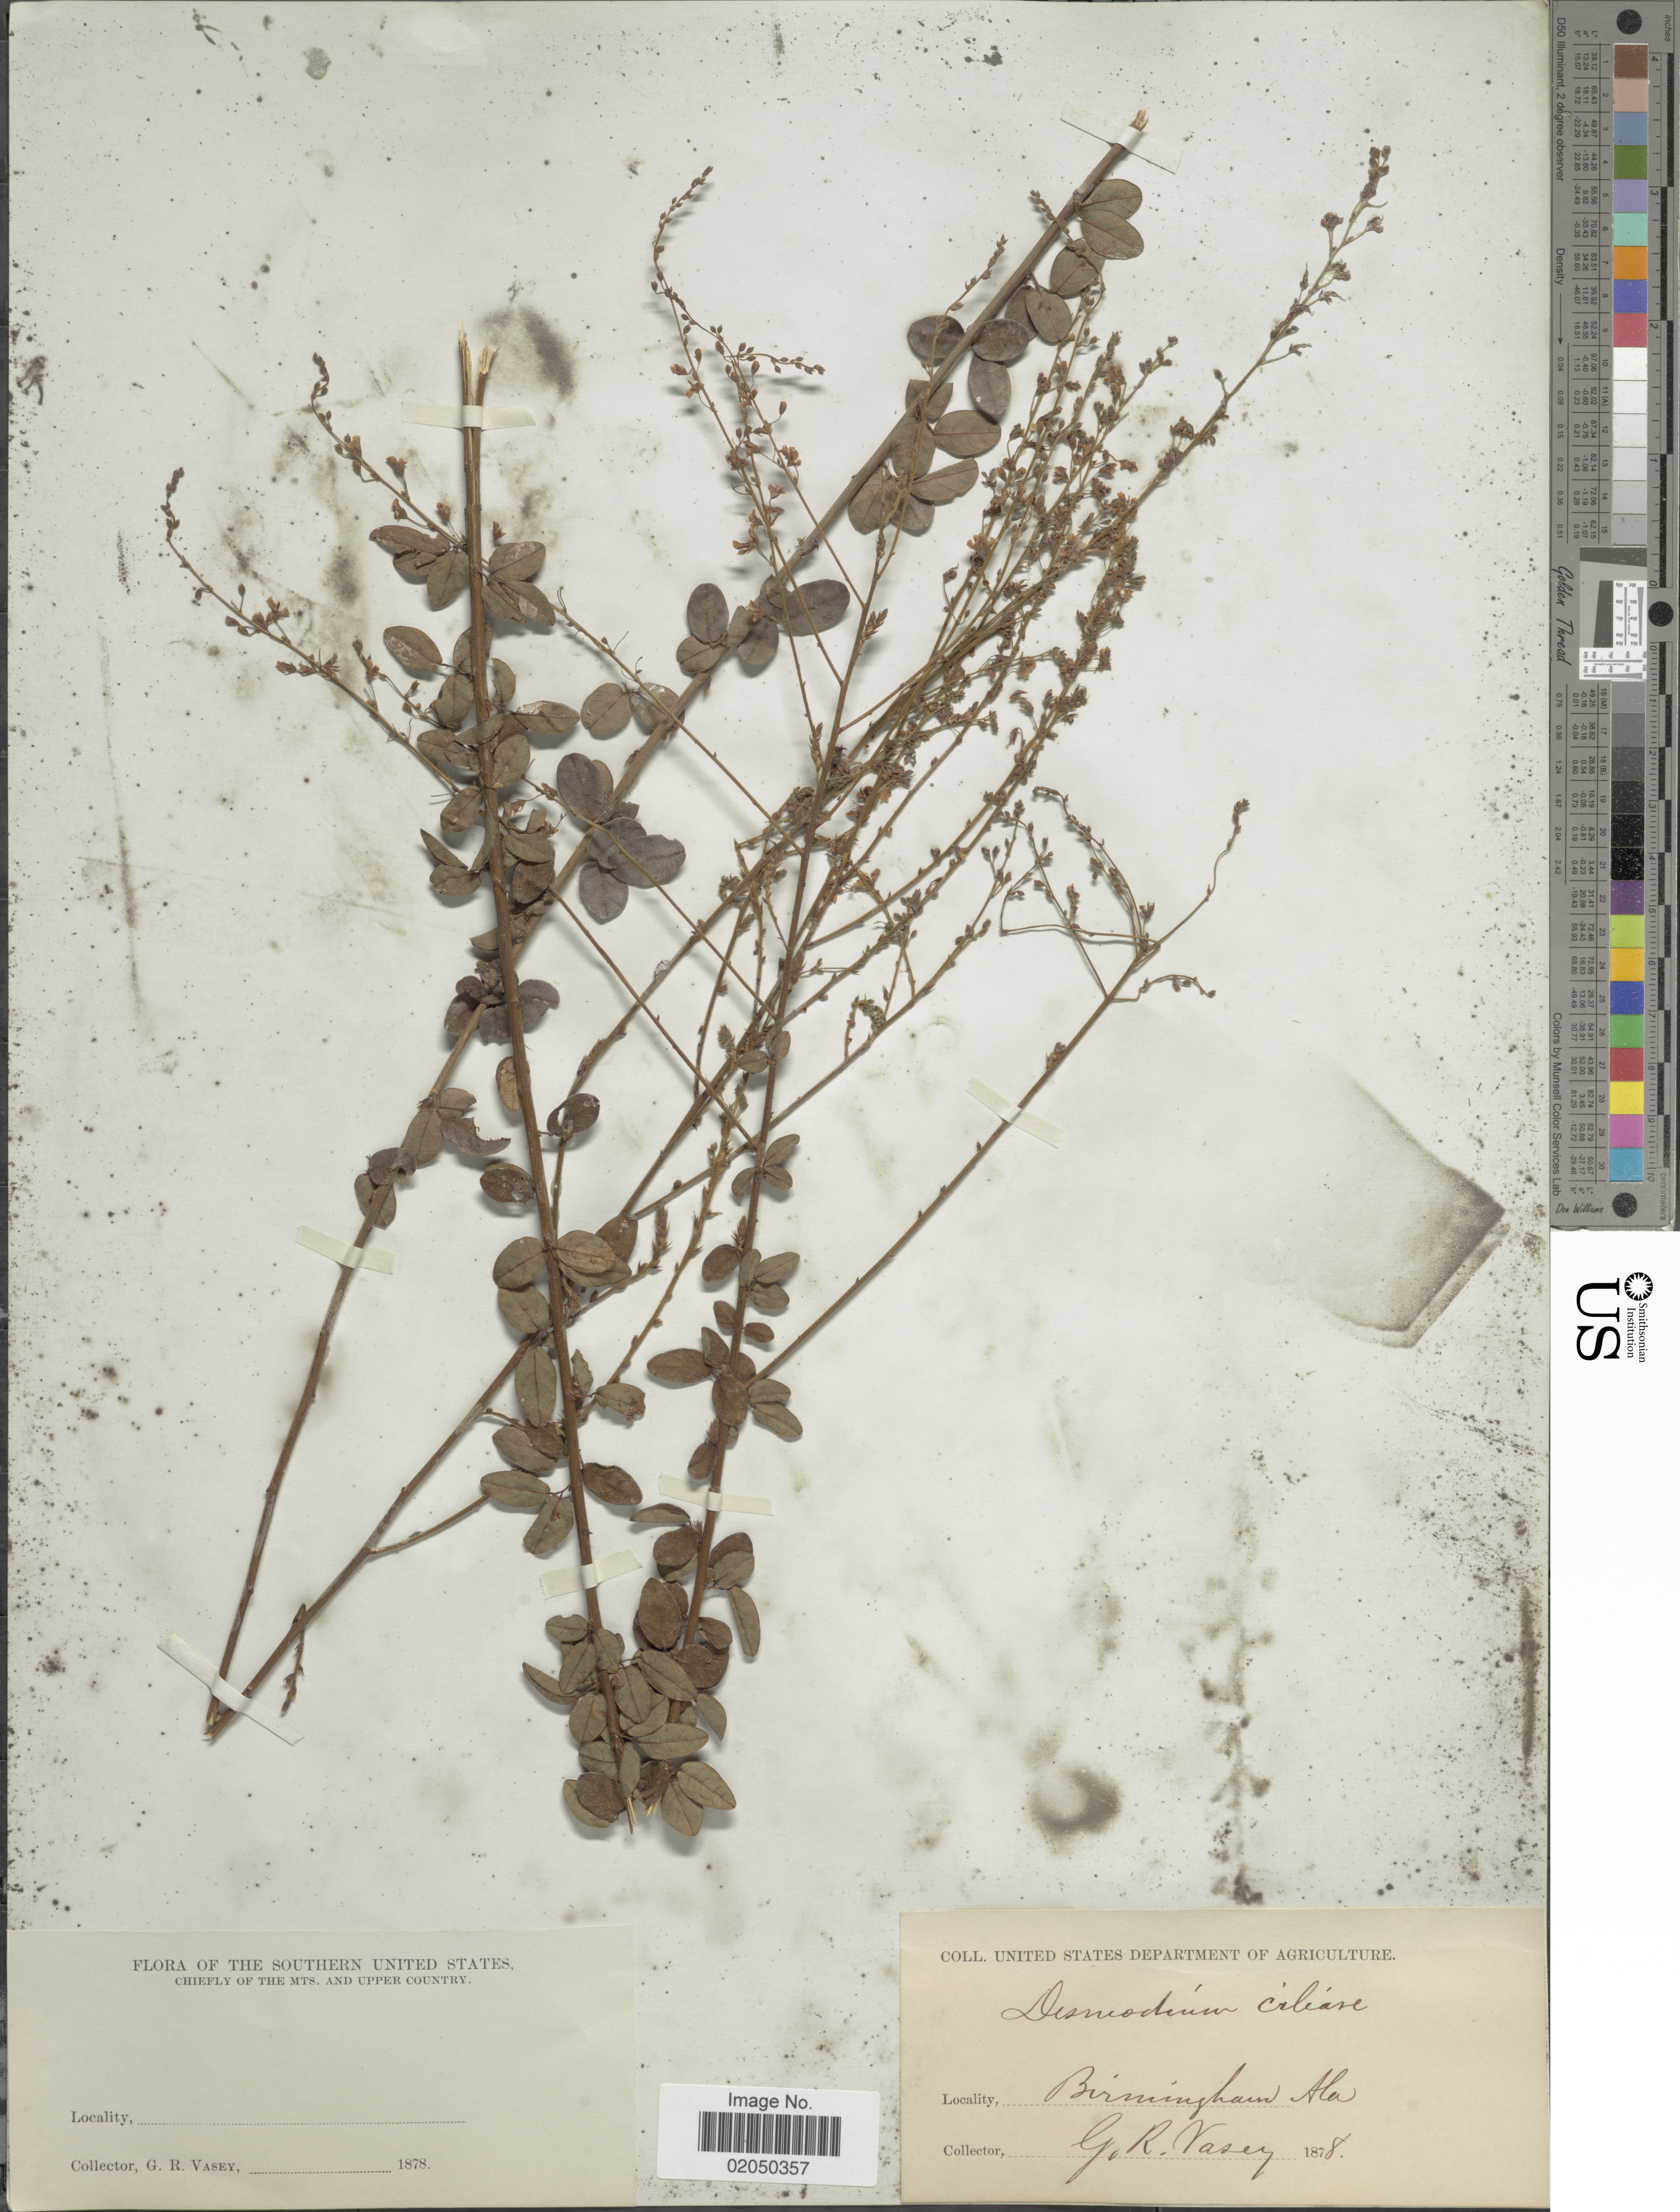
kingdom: Plantae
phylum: Tracheophyta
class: Magnoliopsida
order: Fabales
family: Fabaceae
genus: Desmodium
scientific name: Desmodium ciliare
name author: (Muhl. ex Willd.) DC.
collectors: G. R. Vasey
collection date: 1878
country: United States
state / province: Alabama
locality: The Southern United States, Chiefly of the Mts. and Upper Country, Birmingham